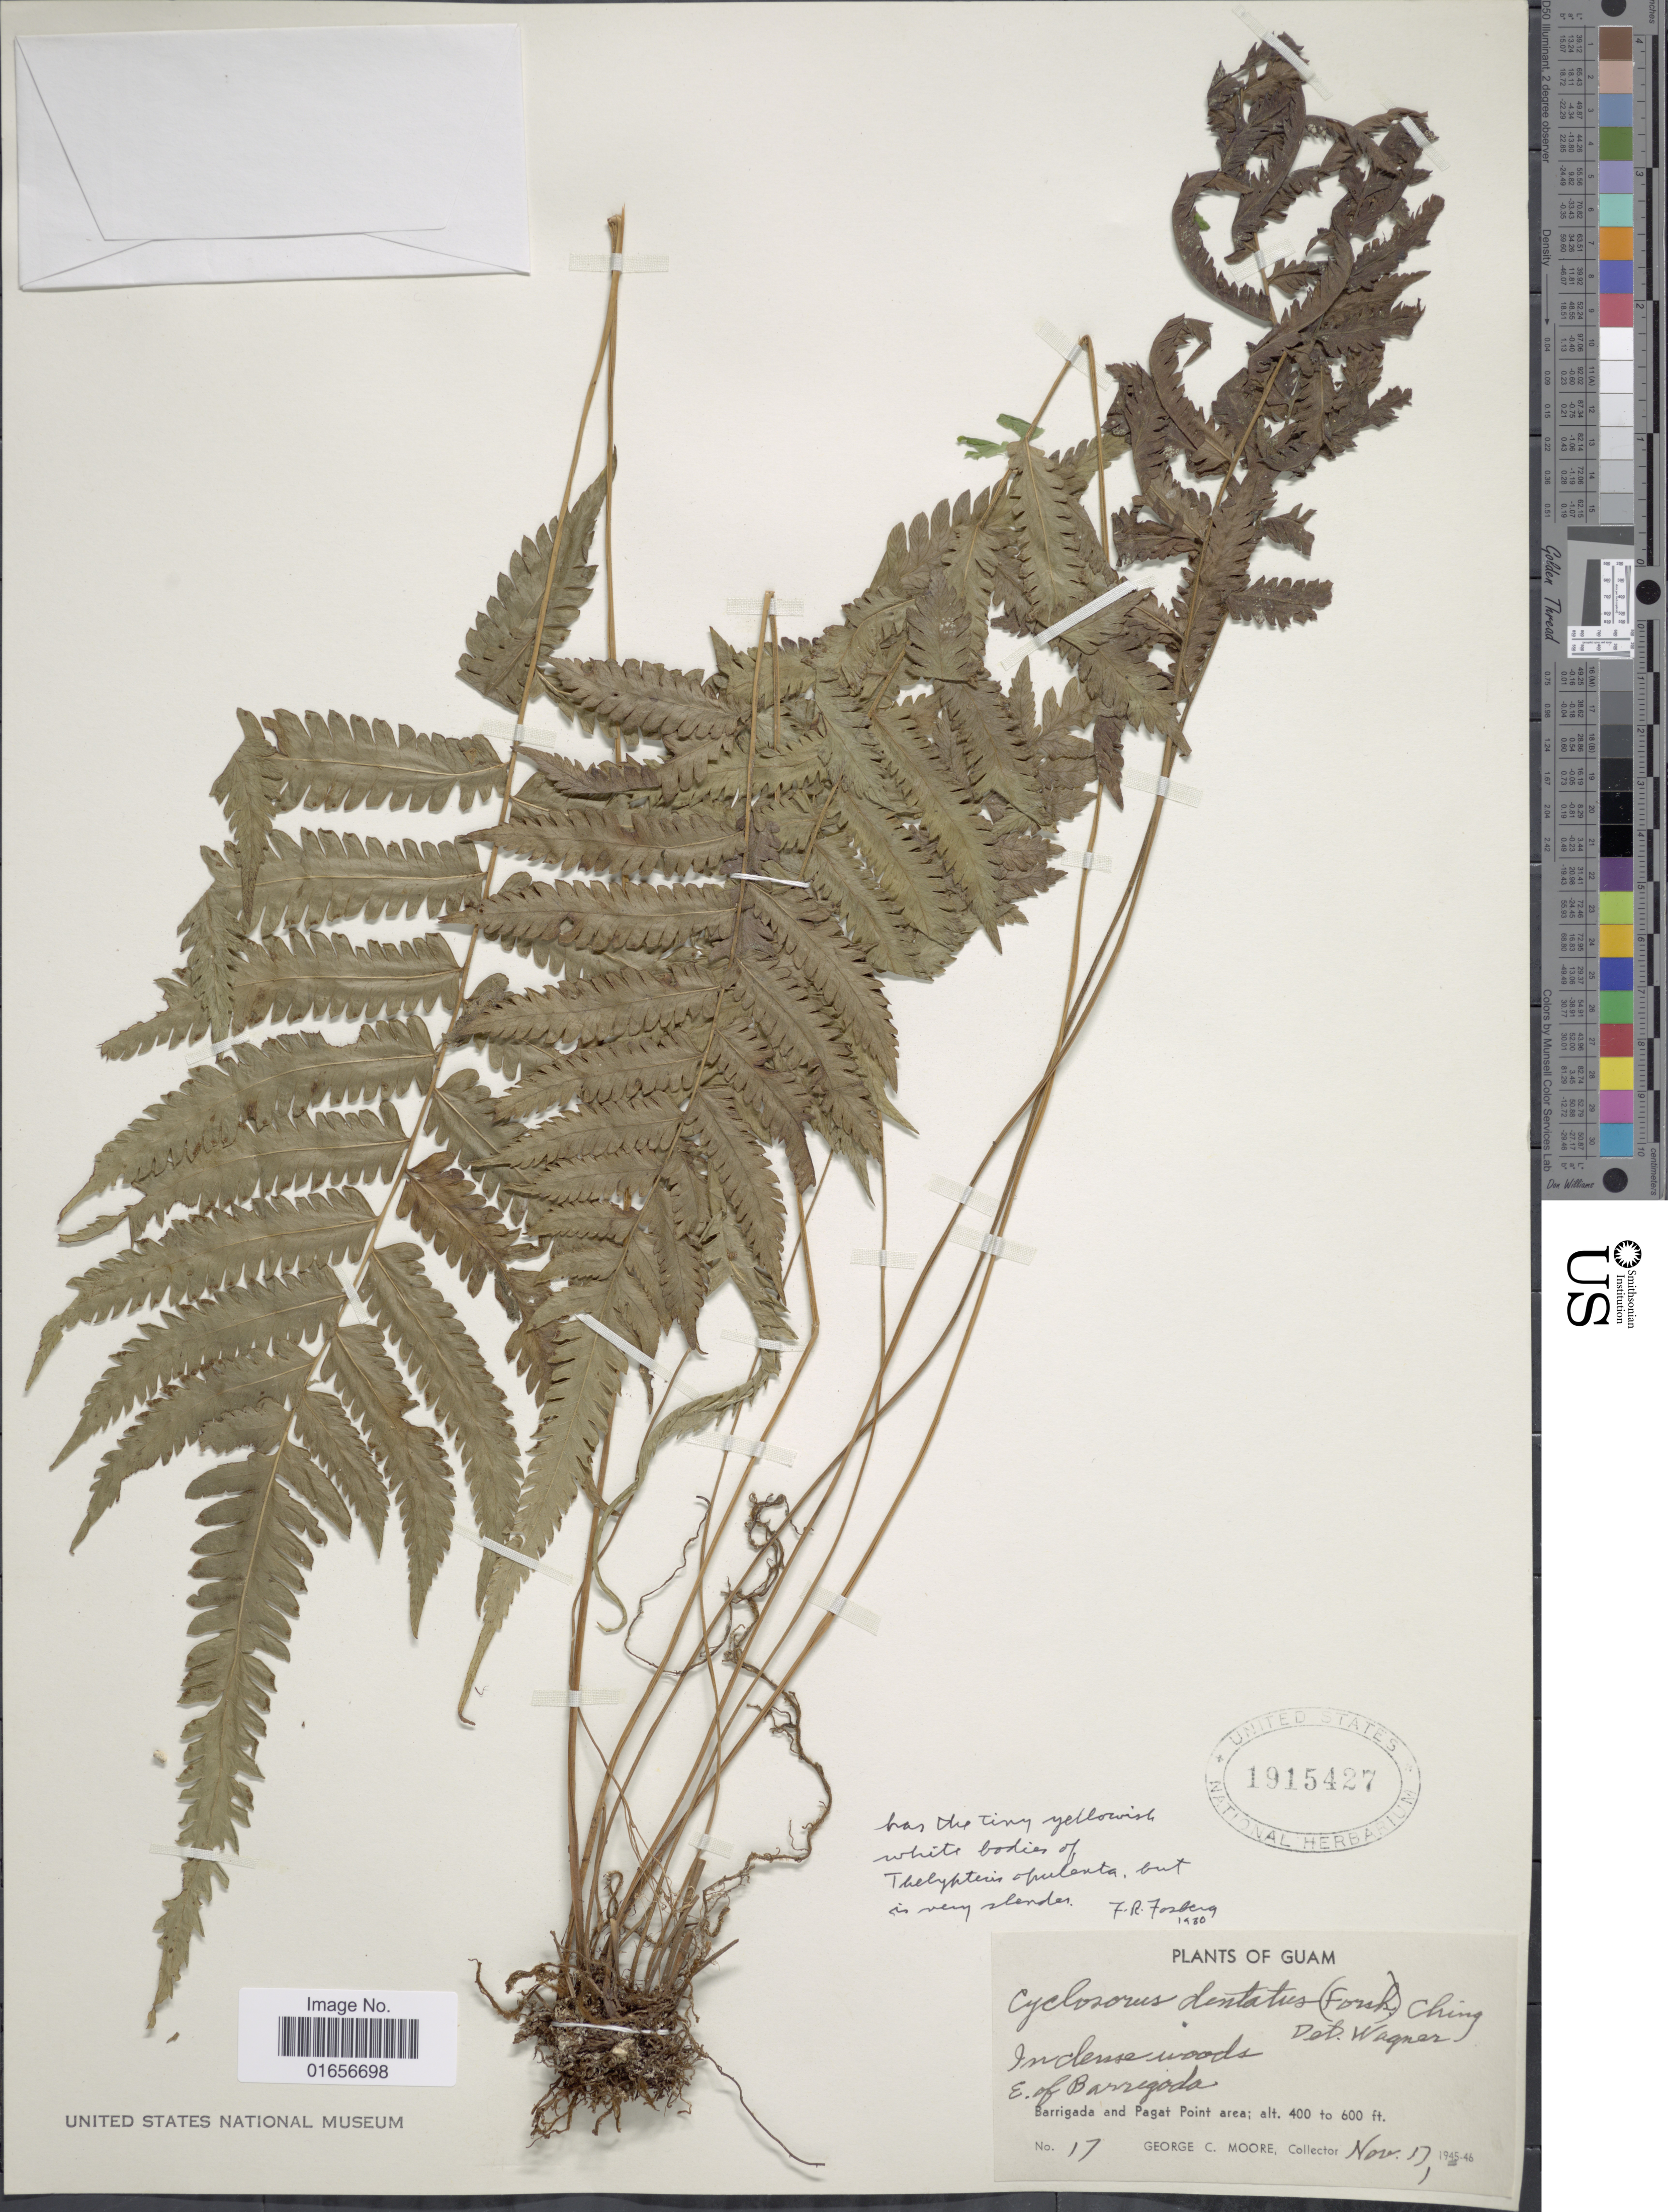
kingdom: Plantae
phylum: Tracheophyta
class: Polypodiopsida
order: Polypodiales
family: Thelypteridaceae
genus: Amphineuron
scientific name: Amphineuron opulentum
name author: (Kaulf.) Holttum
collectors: G. C. Moore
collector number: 17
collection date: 1945-11-17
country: Guam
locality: Guam, E. of Barrigada, Barrigada and Pagat Point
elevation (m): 122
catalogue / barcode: US 1915427